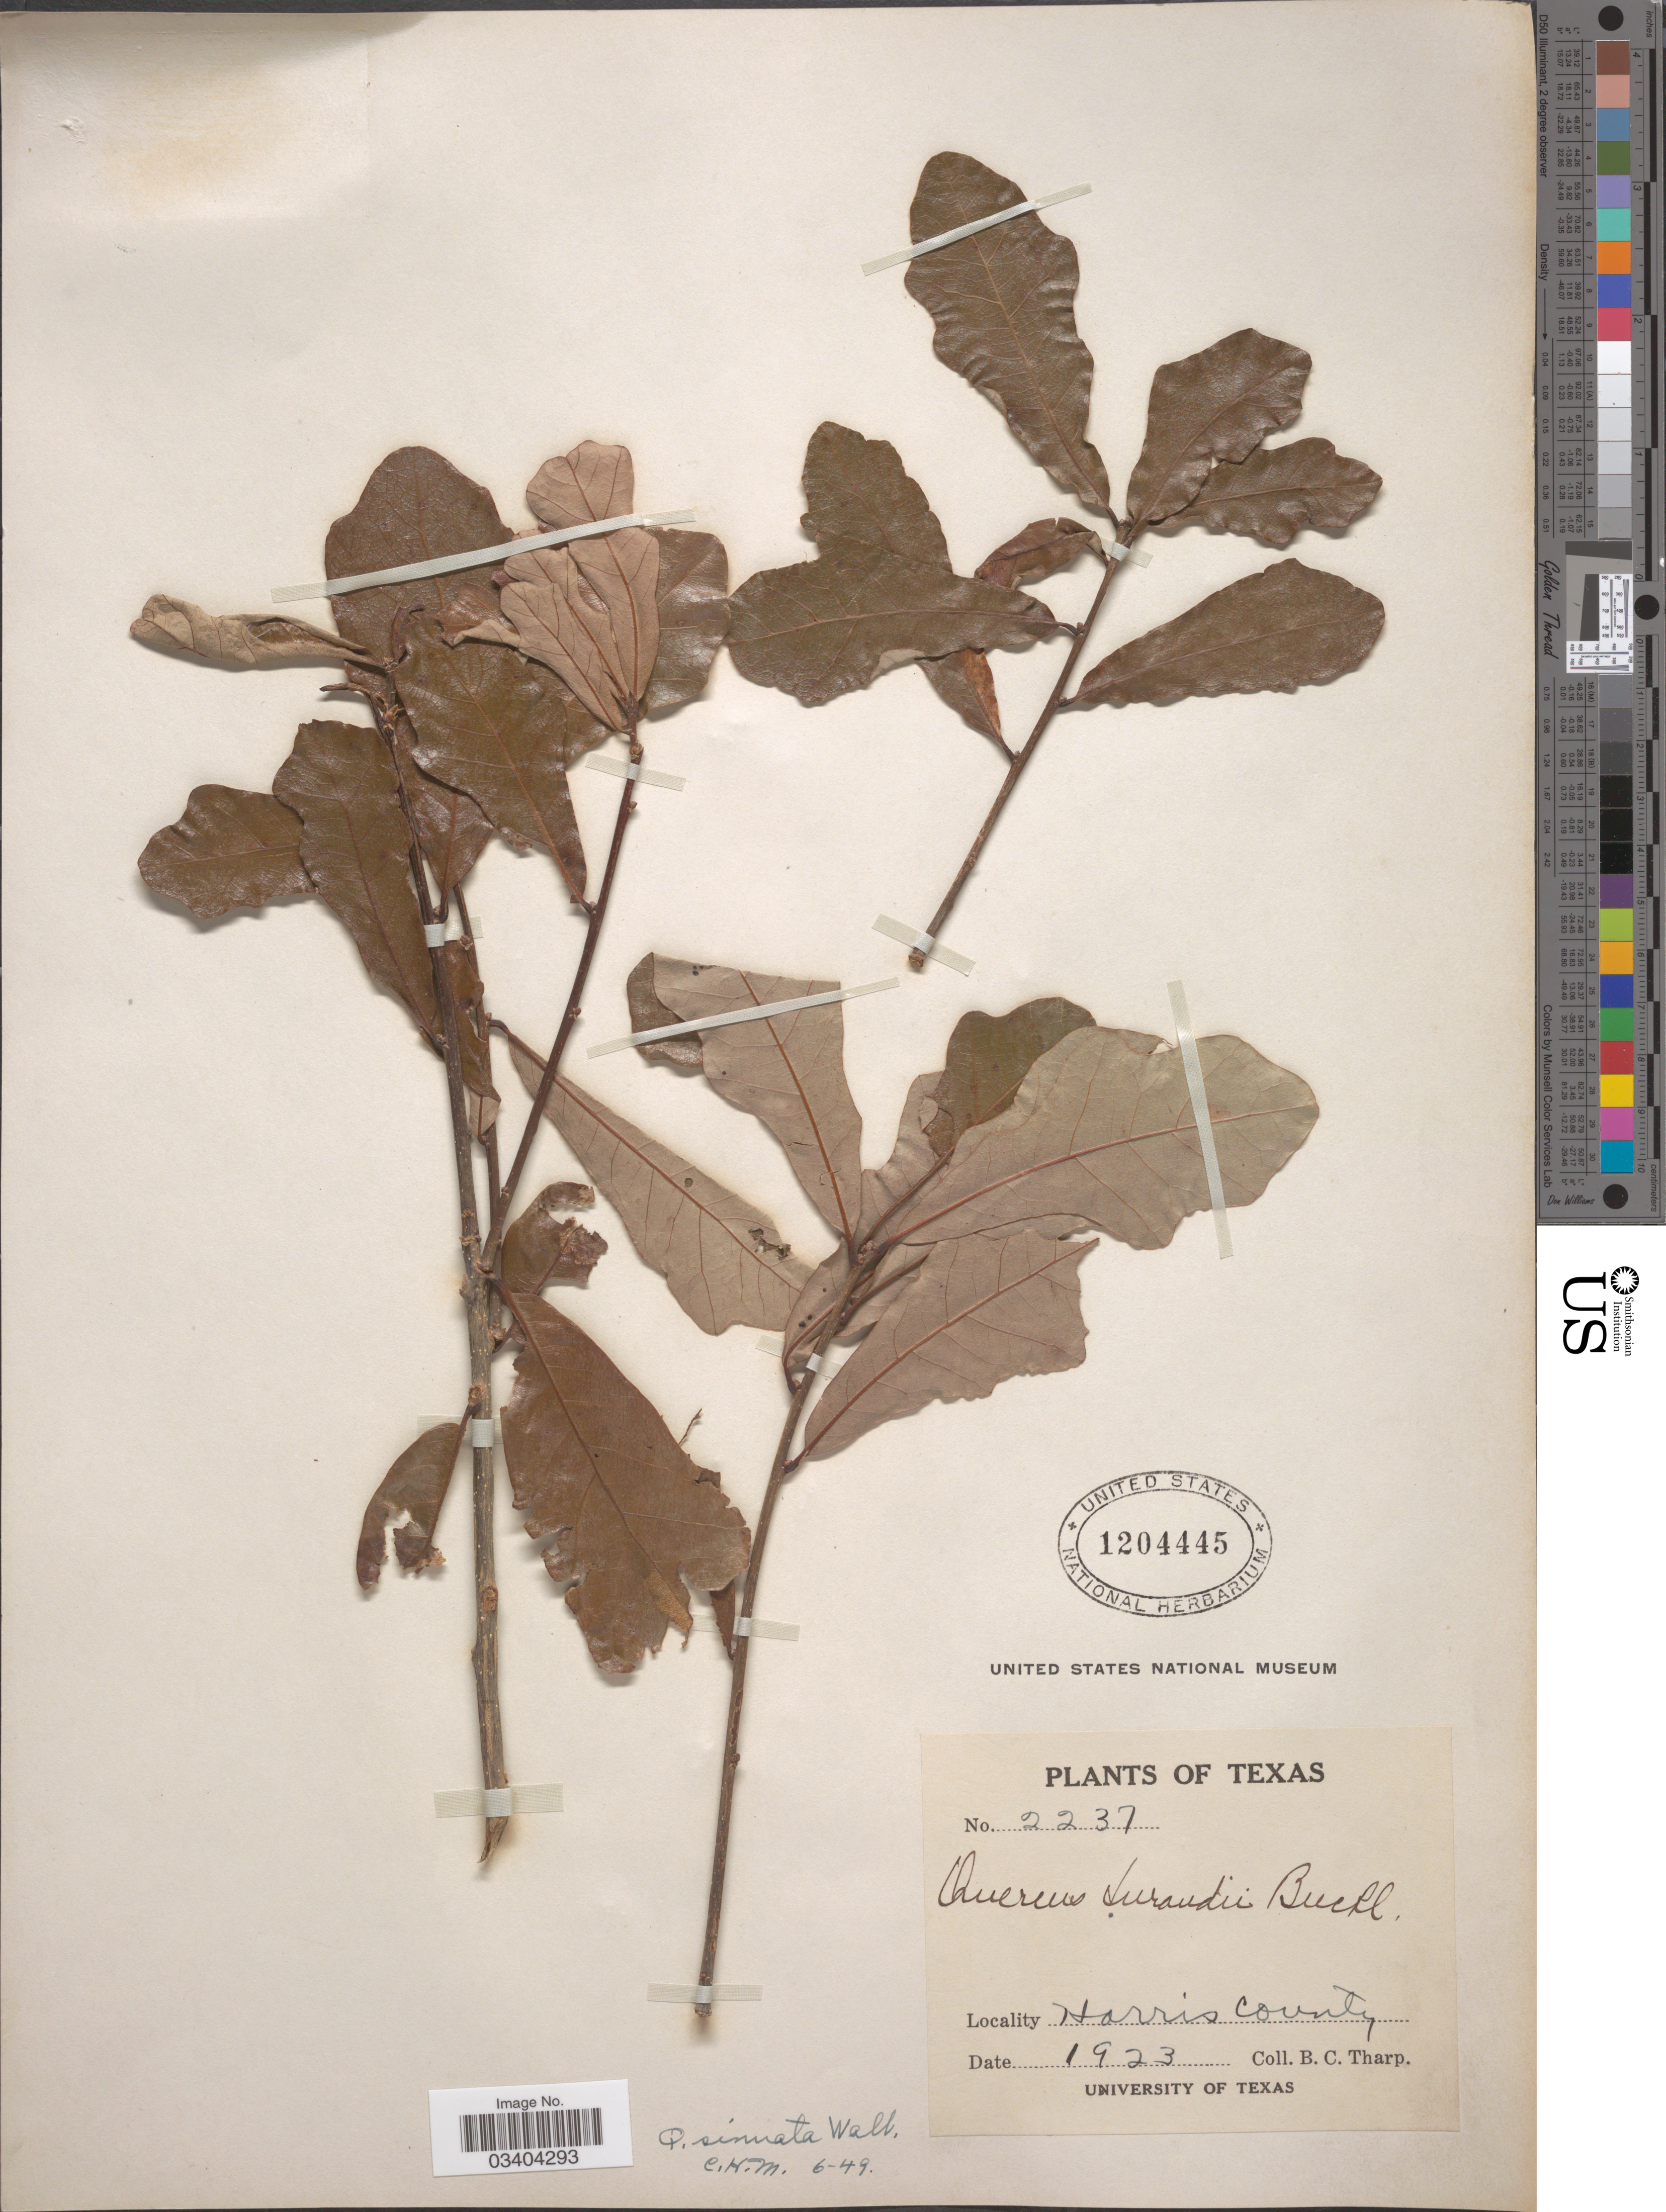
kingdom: Plantae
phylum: Tracheophyta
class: Magnoliopsida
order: Fagales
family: Fagaceae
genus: Quercus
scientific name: Quercus durandii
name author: Buckley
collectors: B. C. Tharp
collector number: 2237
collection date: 1923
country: United States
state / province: Texas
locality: Harris County.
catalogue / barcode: US 1204445